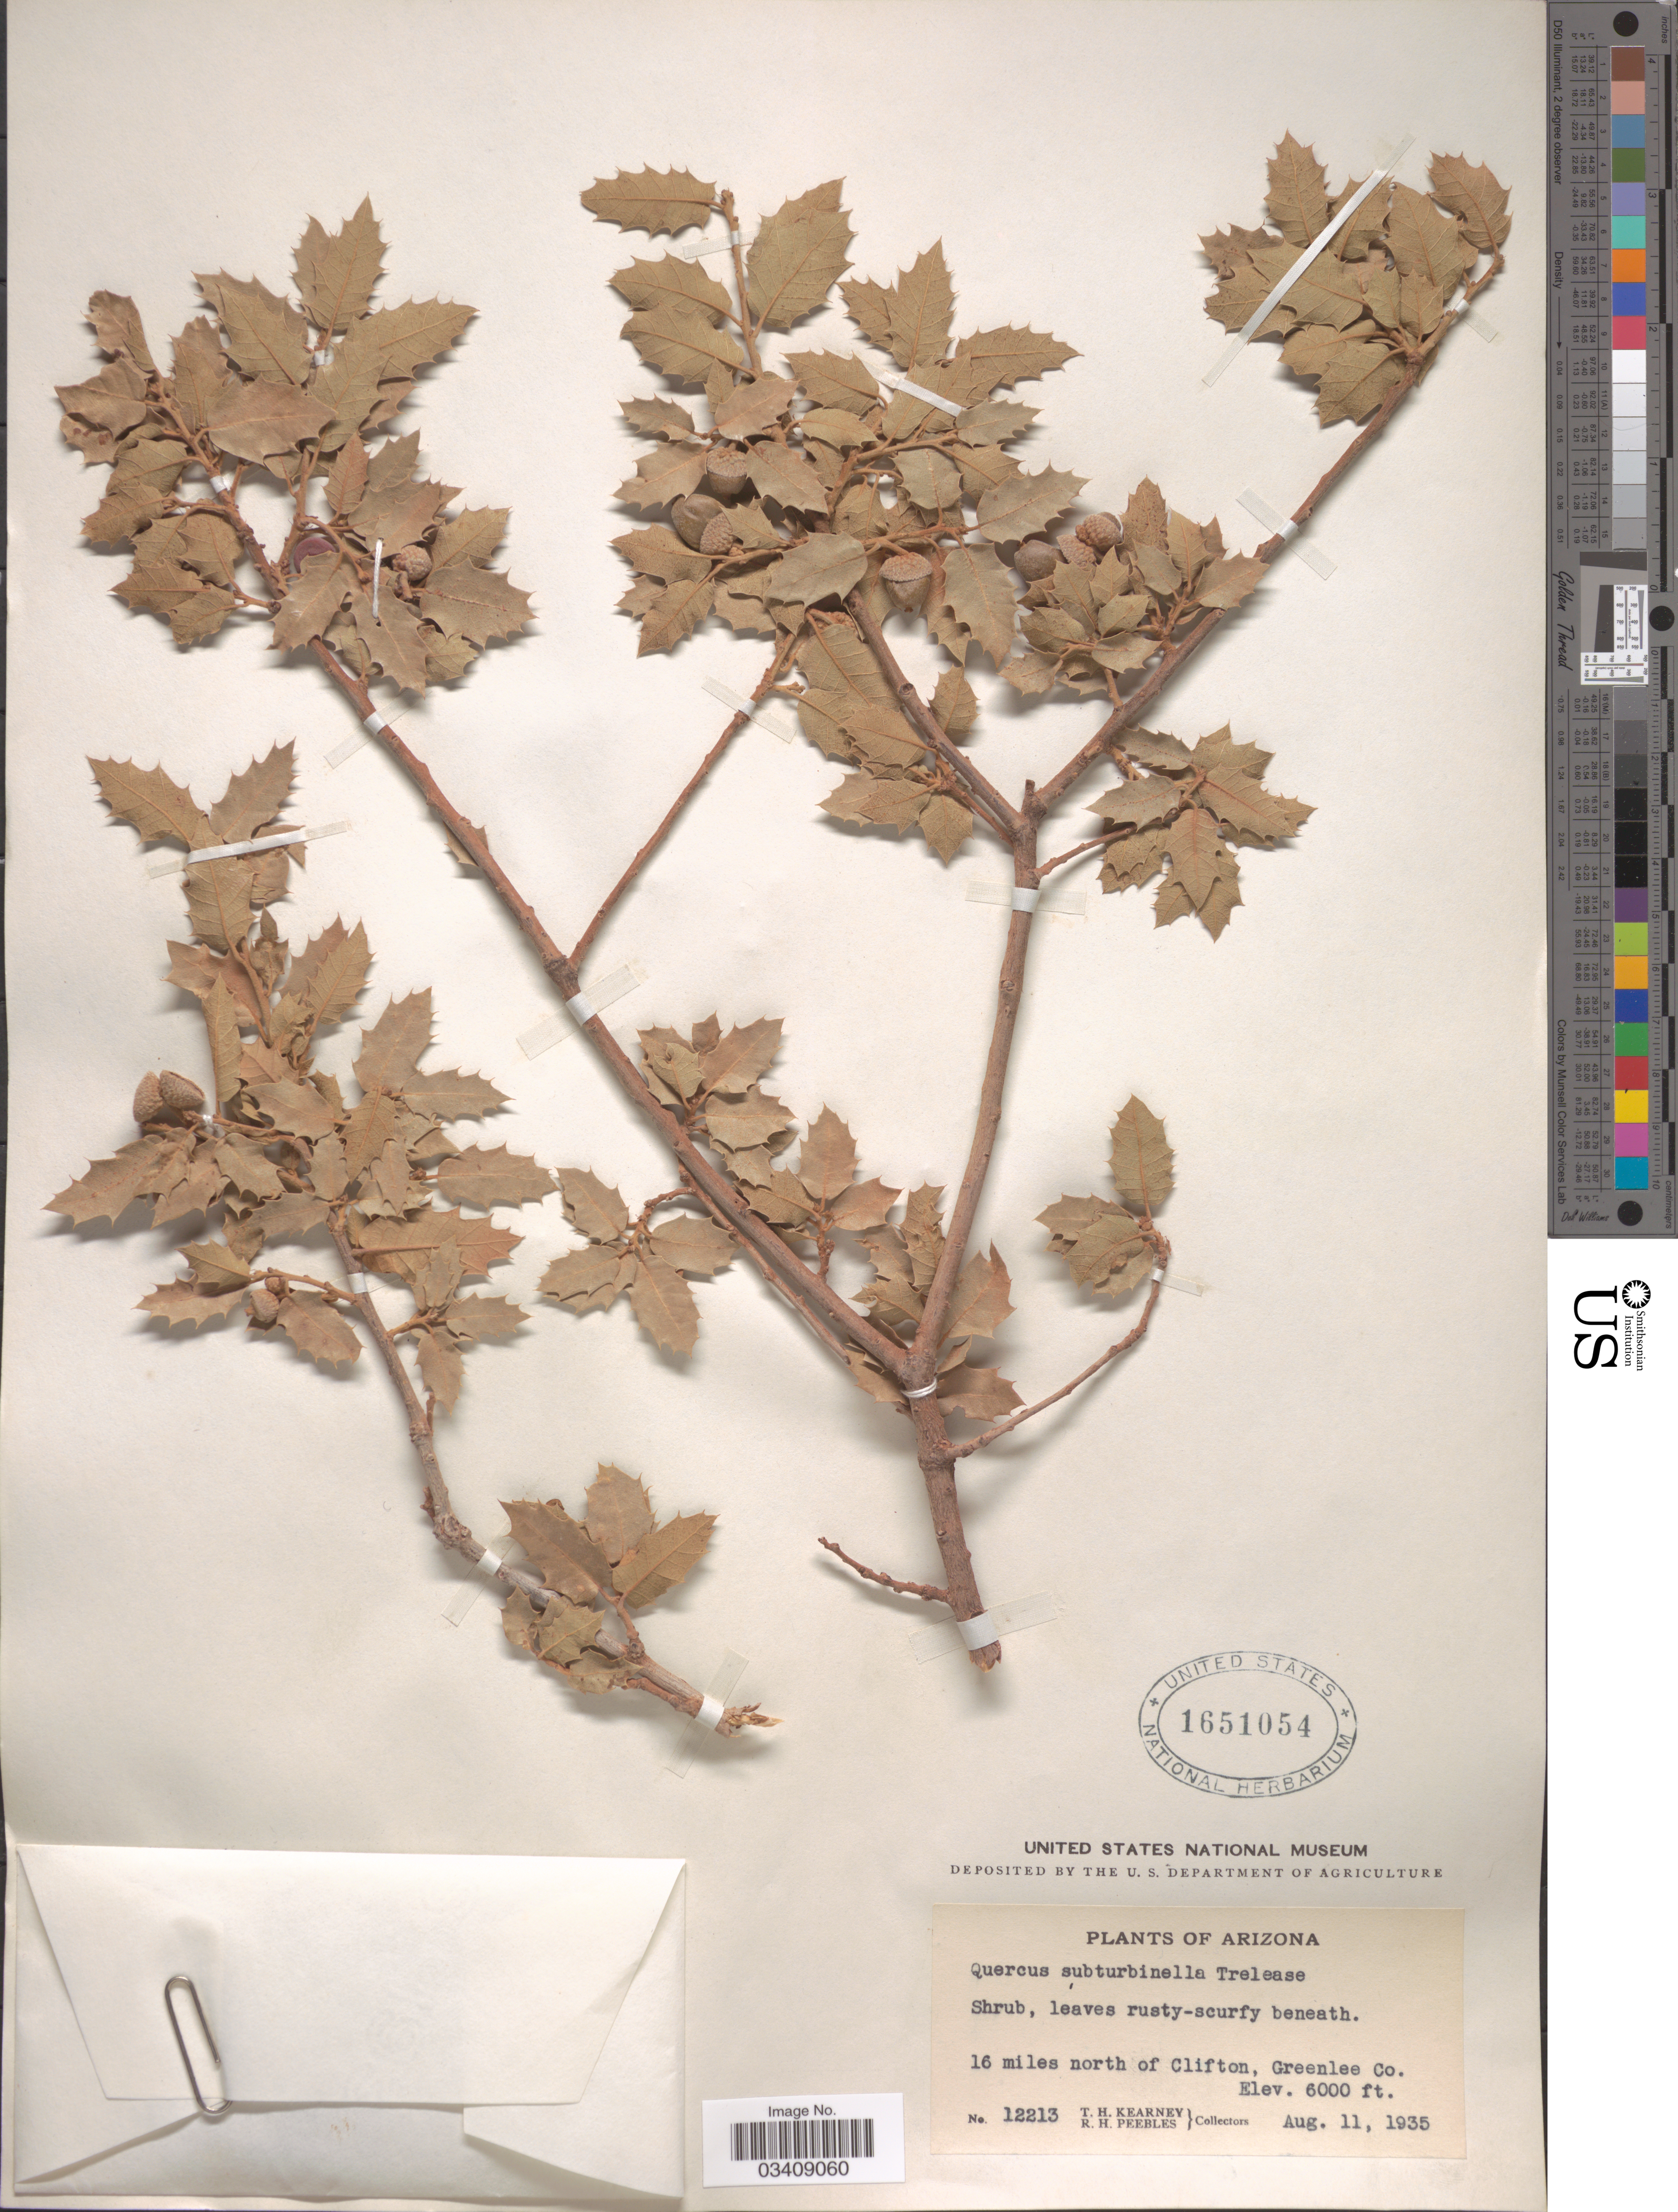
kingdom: Plantae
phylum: Tracheophyta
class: Magnoliopsida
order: Fagales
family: Fagaceae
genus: Quercus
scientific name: Quercus turbinella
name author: Greene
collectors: T. H. Kearney & R. H. Peebles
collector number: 12213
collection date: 1935-08-11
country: United States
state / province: Arizona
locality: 16 miles north of Clifton, Greenlee Co.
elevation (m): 1829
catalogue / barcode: US 1651054